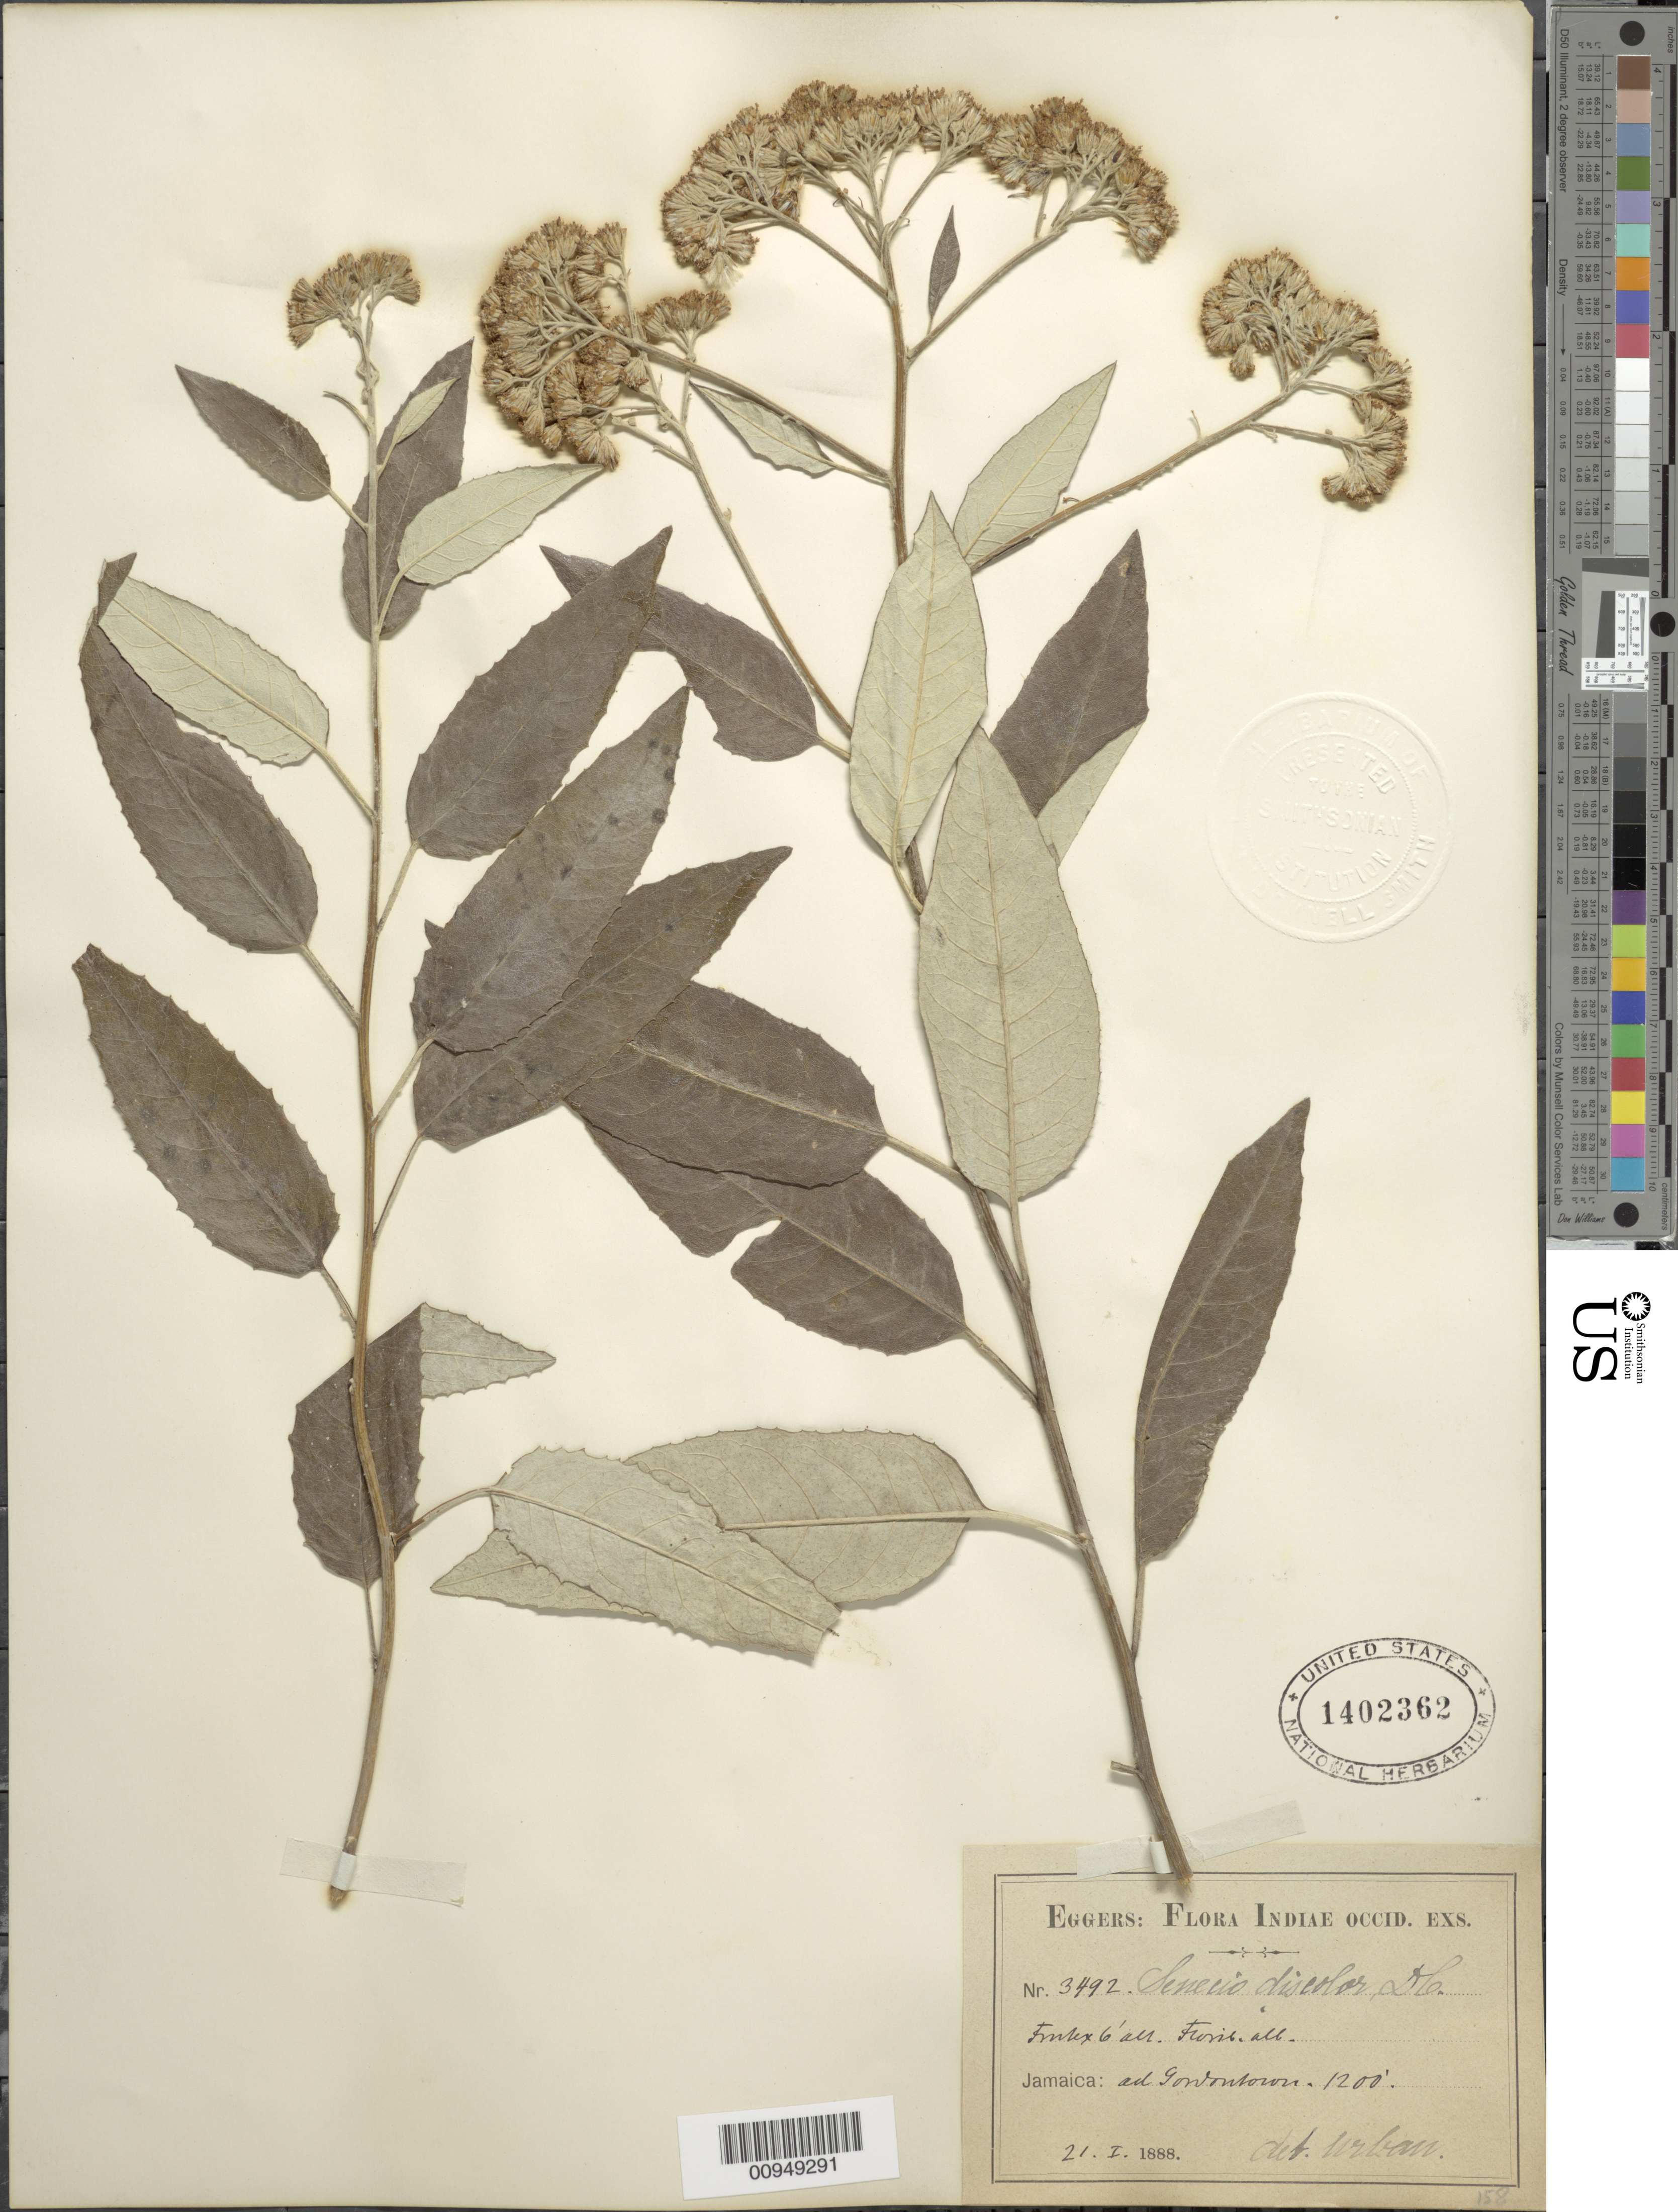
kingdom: Plantae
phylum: Tracheophyta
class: Magnoliopsida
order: Asterales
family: Asteraceae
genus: Senecio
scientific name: Senecio discolor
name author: (Sw.) DC.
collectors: H. F. A. von Eggers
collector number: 3492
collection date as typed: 21 Jan 1888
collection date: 1888-01-21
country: Jamaica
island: Jamaica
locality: Gordon Town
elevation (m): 1200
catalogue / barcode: US 1402362